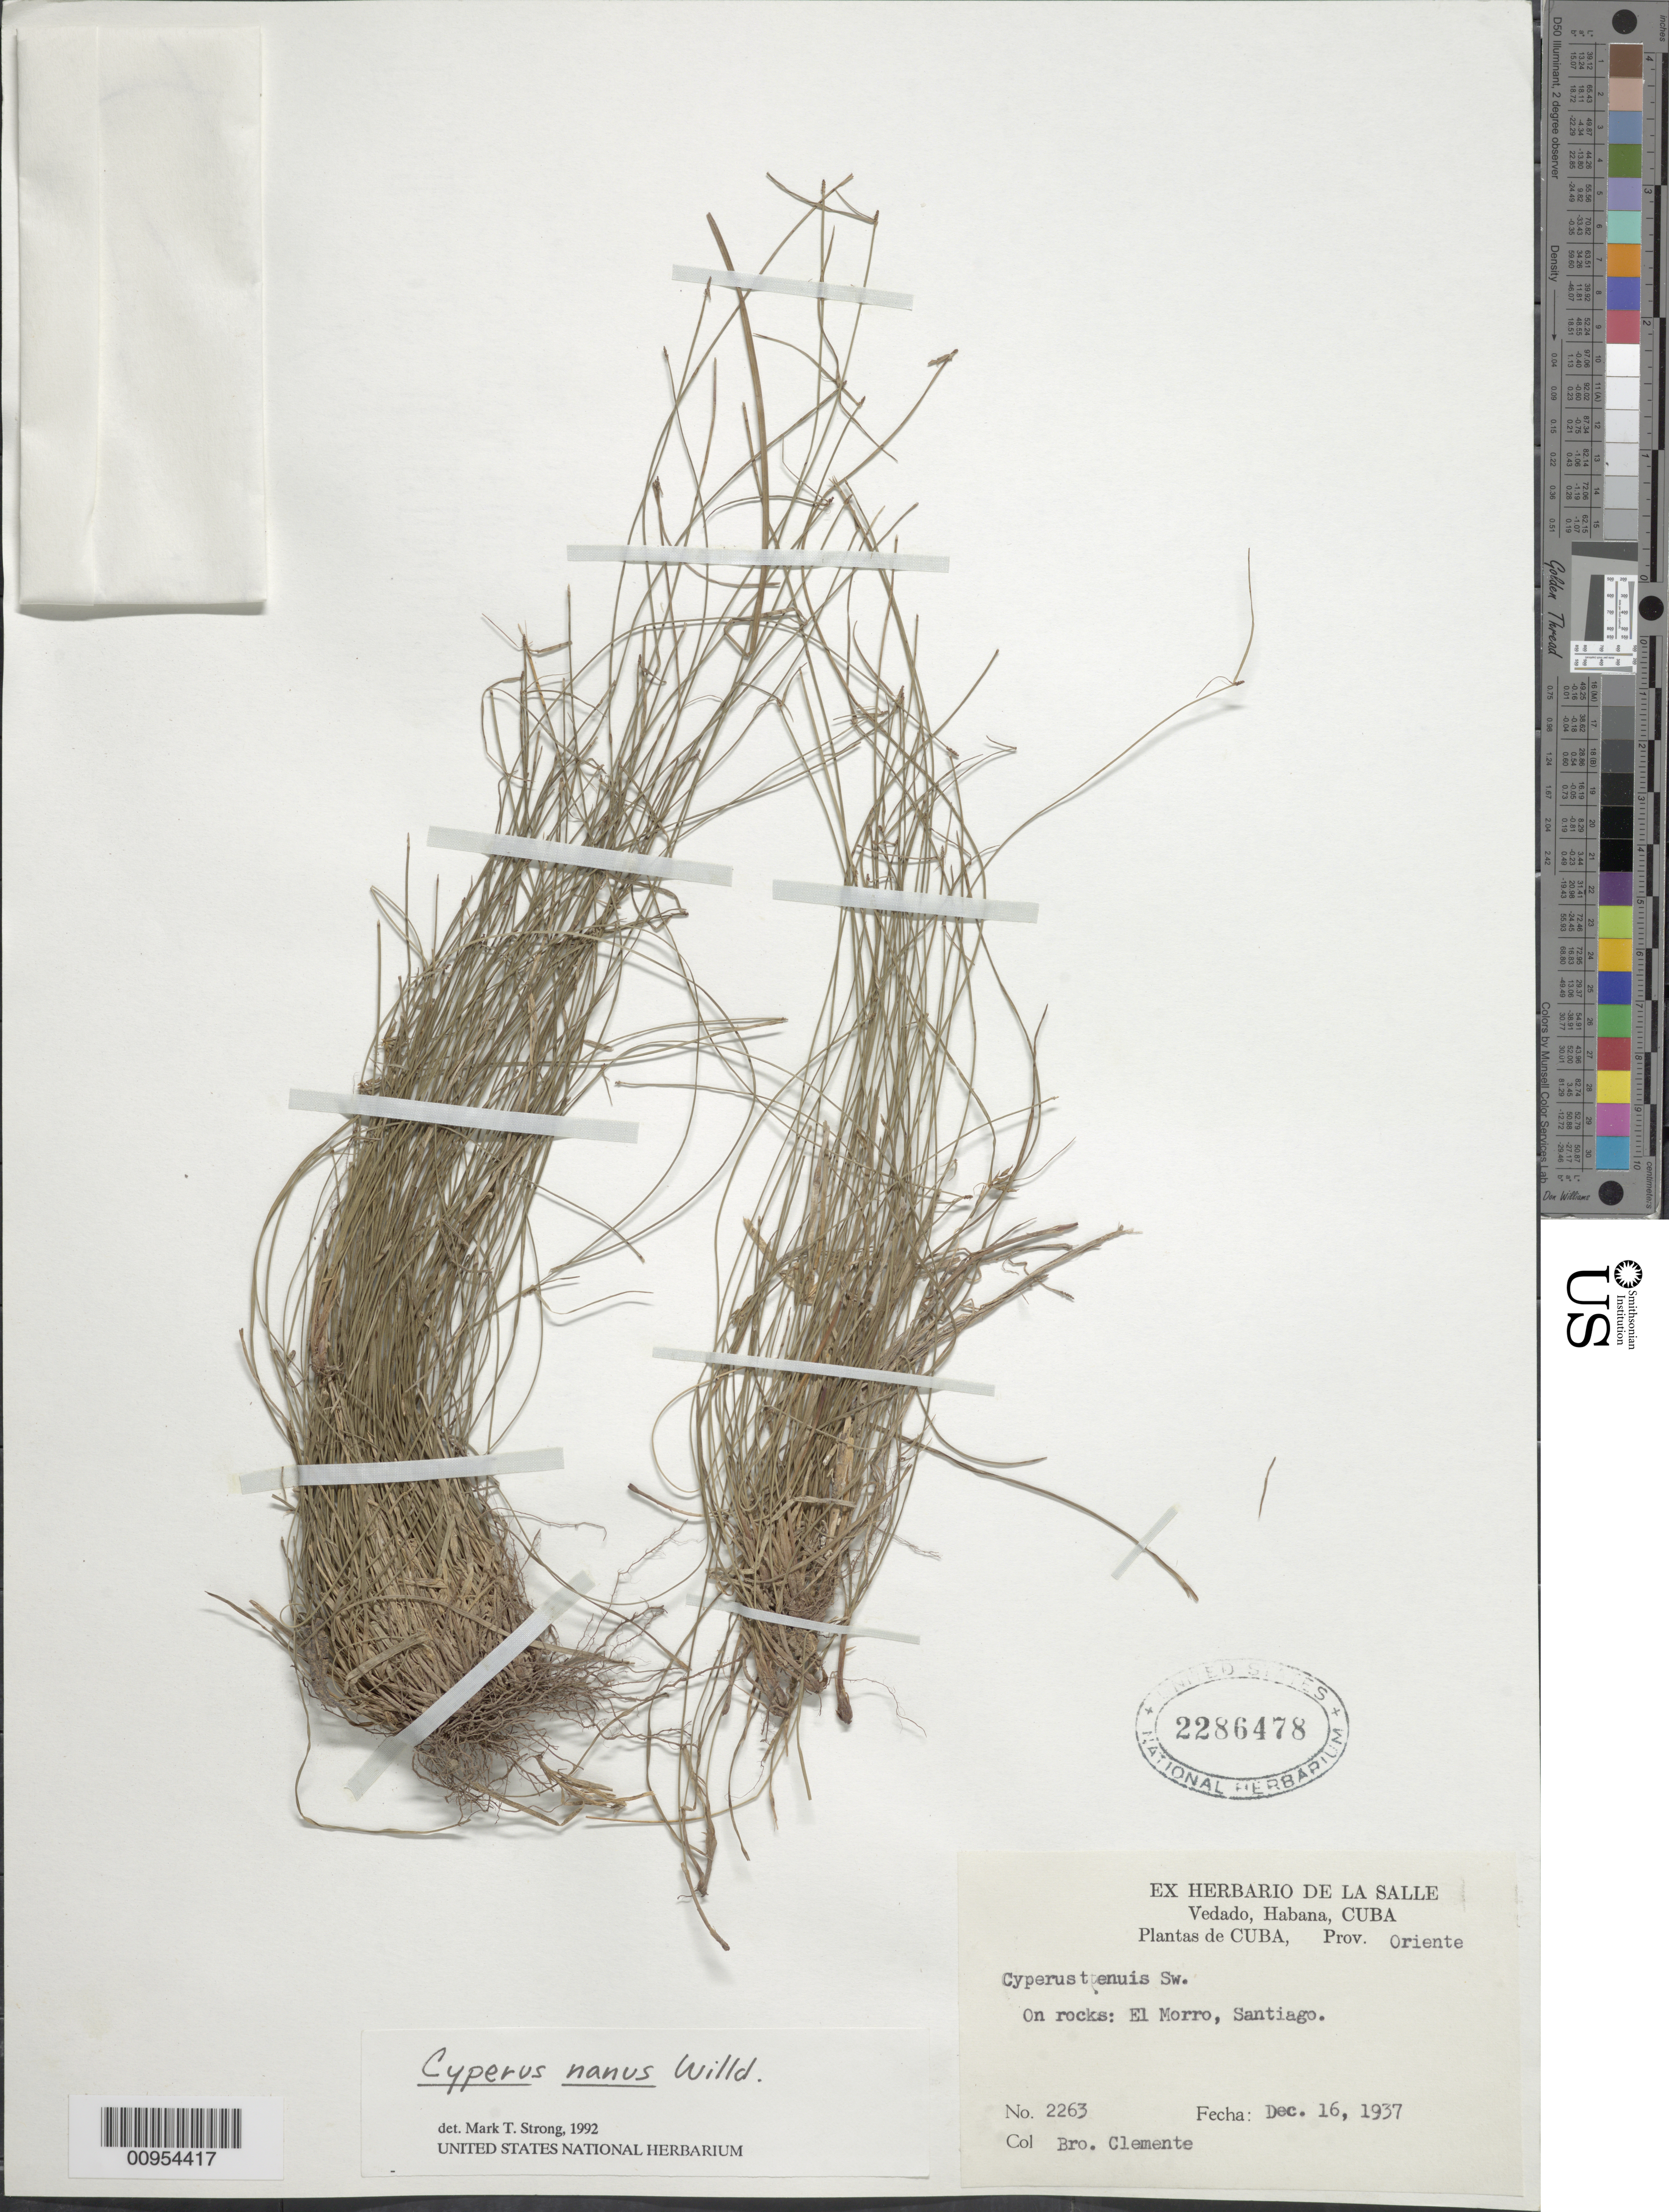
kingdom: Plantae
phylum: Tracheophyta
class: Liliopsida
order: Poales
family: Cyperaceae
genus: Cyperus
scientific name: Cyperus nanus var. nanus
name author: Willd.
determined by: Strong, M. T., (US), Smithsonian Institution - National Museum of Natural History (UNITED STATES)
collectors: Bro. Clemente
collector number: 2263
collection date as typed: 16 Dec 1937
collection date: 1937-12-16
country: Cuba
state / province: Santiago de Cuba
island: Cuba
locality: El Morro, Santiago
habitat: On rocks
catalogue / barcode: US 2286478